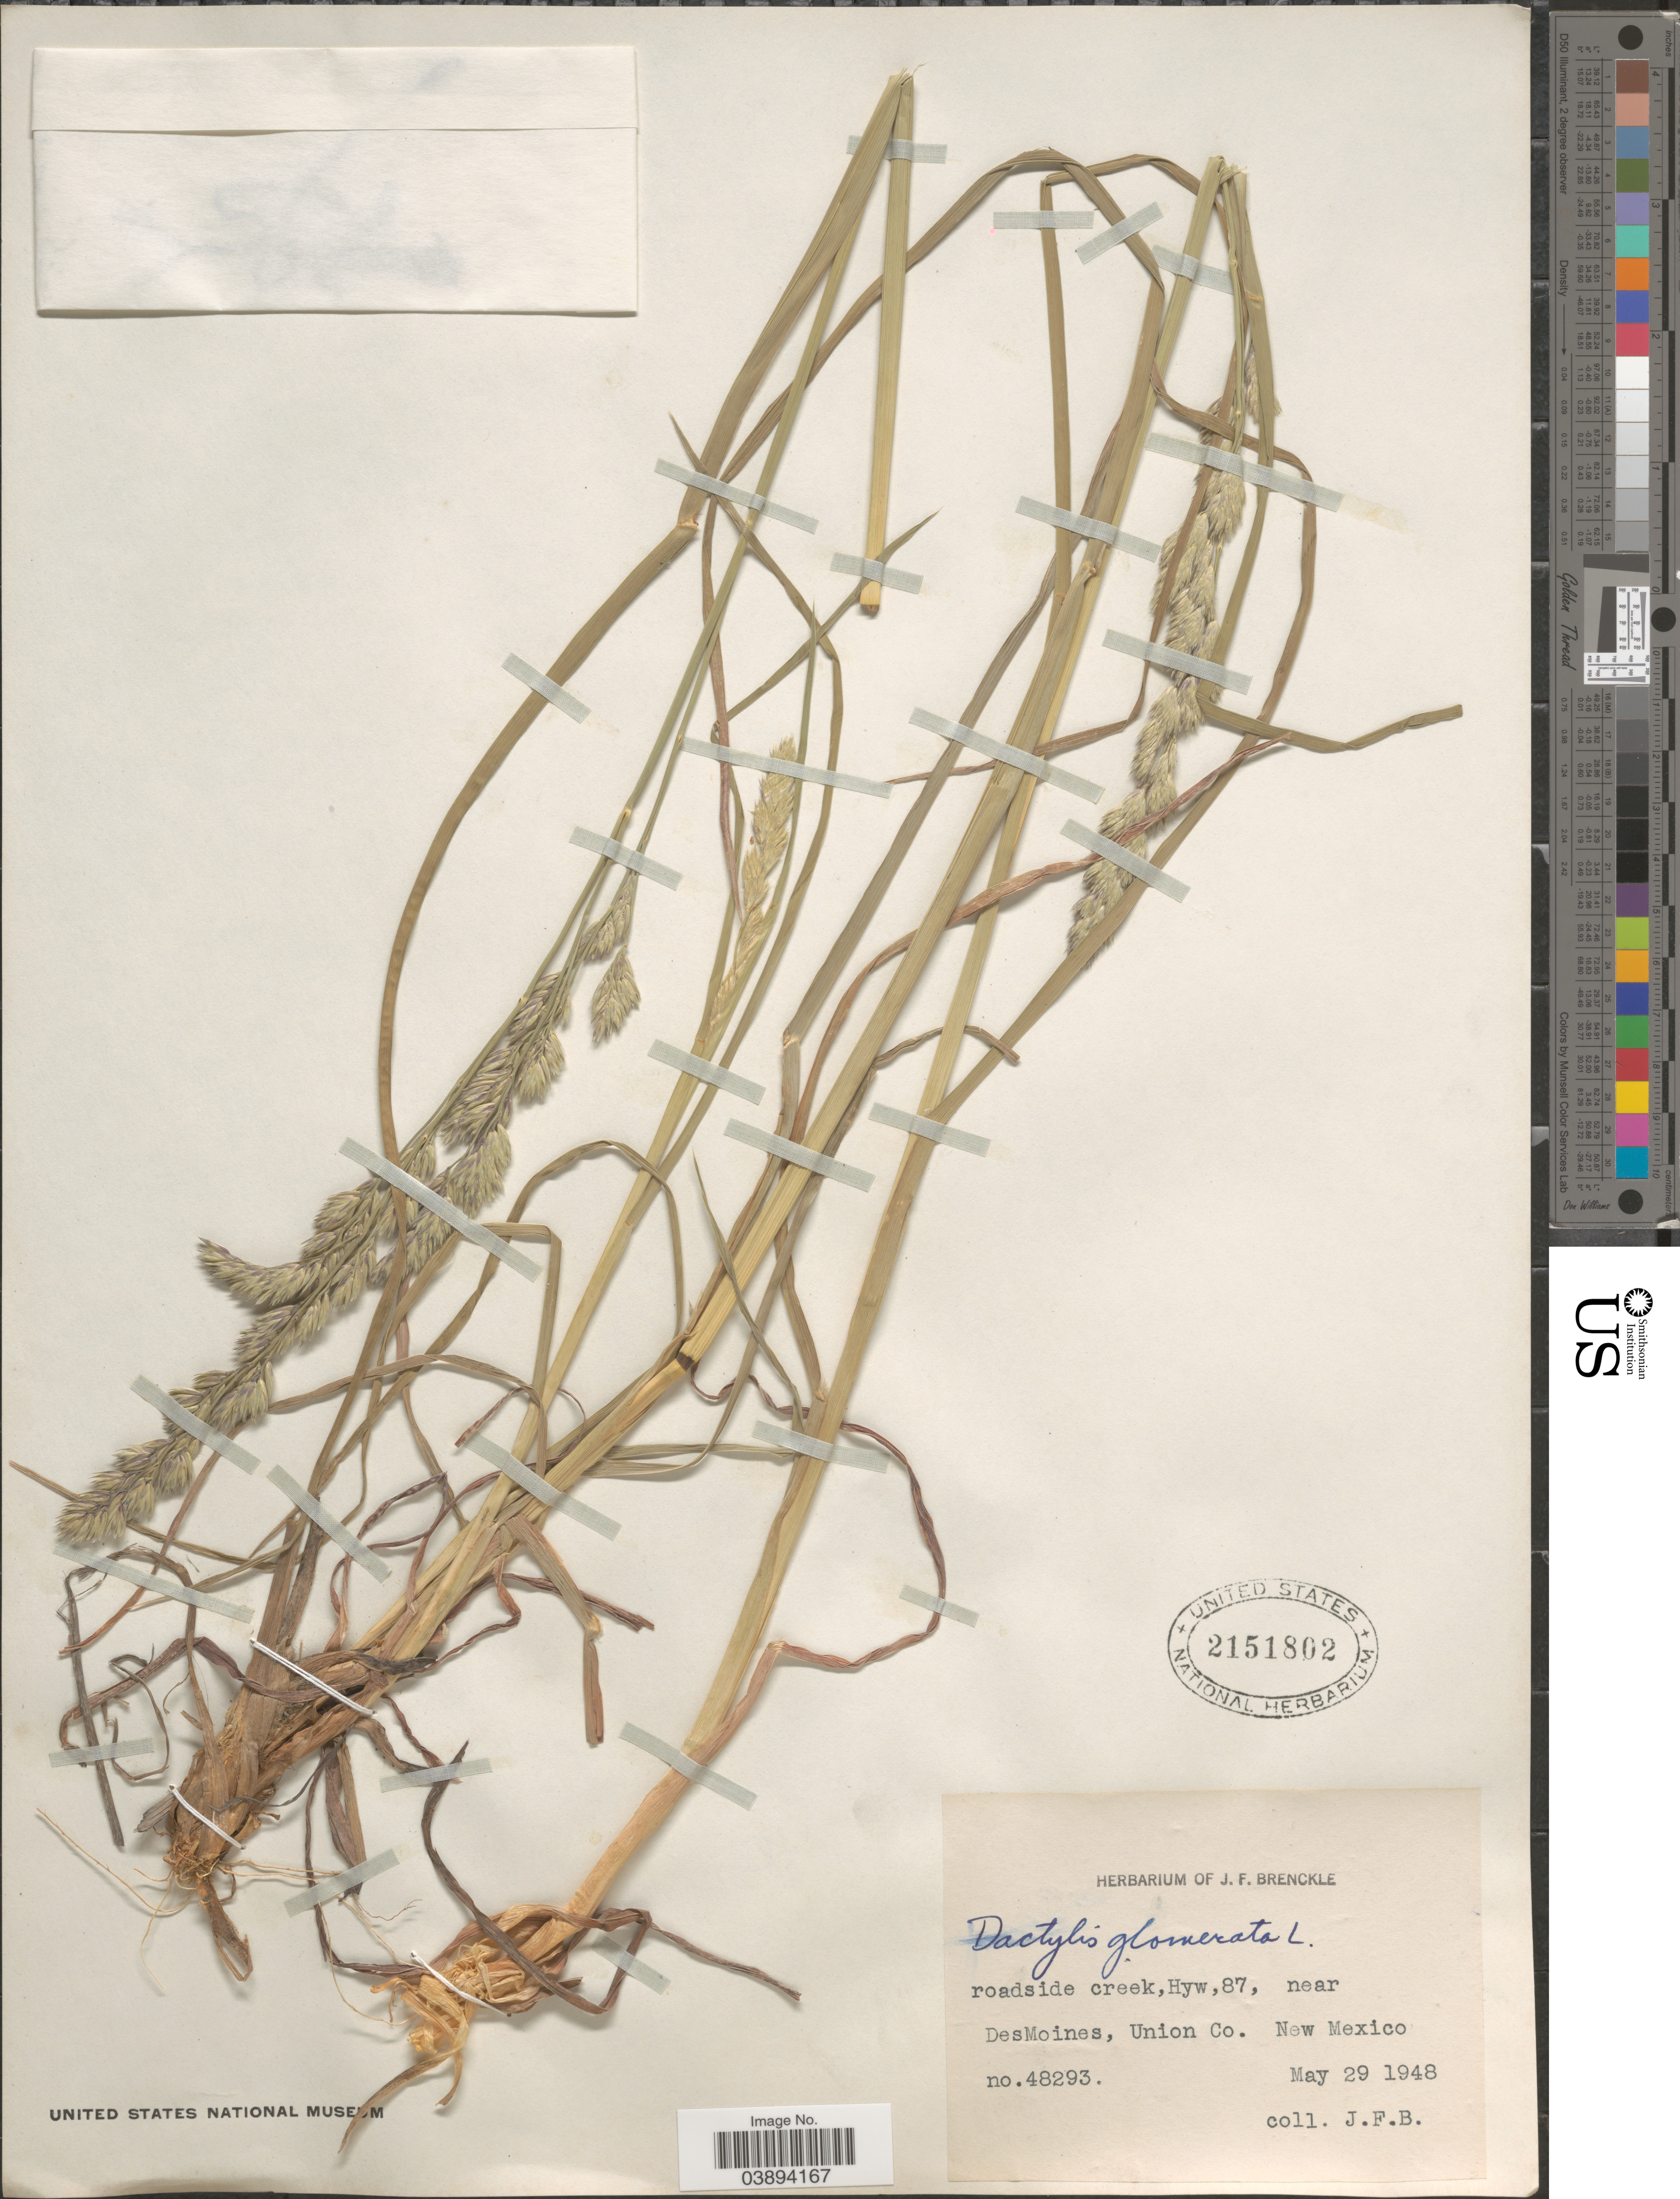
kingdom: Plantae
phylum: Tracheophyta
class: Liliopsida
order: Poales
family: Poaceae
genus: Dactylis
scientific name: Dactylis glomerata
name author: L.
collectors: J. Brenckle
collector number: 48293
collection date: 1948-05-29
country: United States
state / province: New Mexico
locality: Roadside creek,Hyw,87, near DesMoines, Union Co.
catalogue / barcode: US 2151802